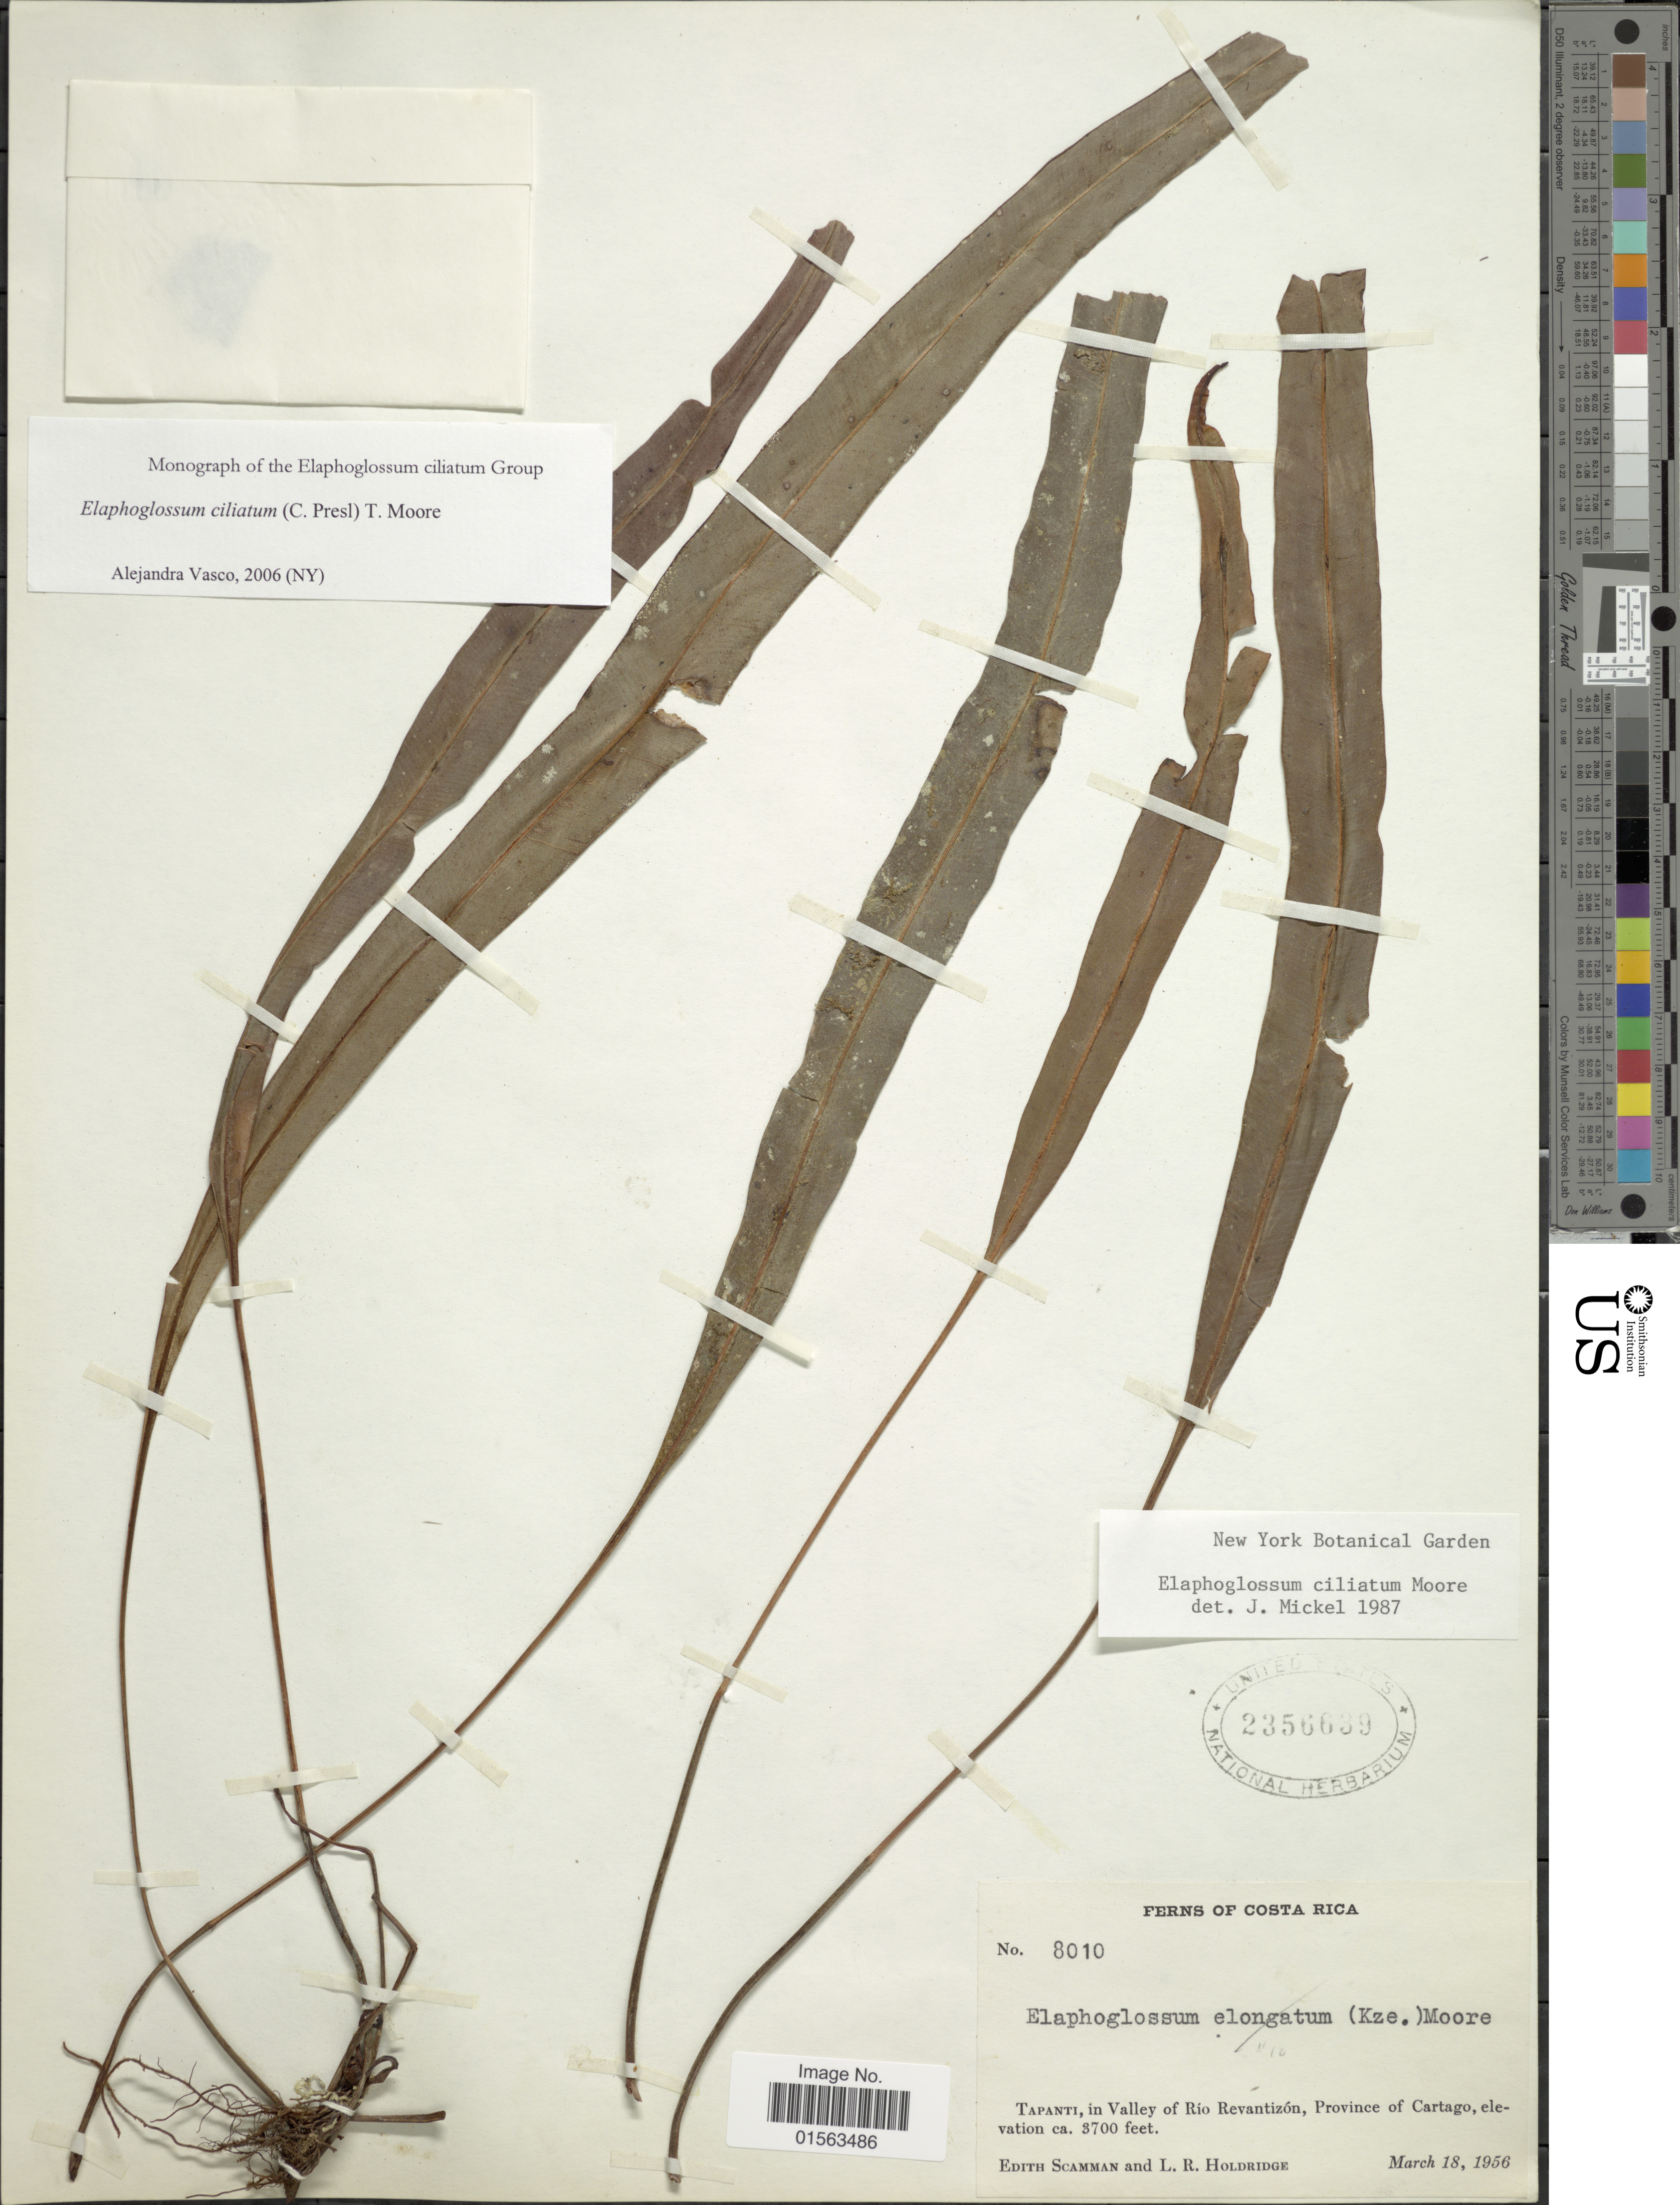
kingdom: Plantae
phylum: Tracheophyta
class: Polypodiopsida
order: Polypodiales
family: Dryopteridaceae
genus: Elaphoglossum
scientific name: Elaphoglossum ciliatum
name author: (C. Presl) T. Moore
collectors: E. Scamman & L. Holdridge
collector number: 8010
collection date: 1956-03-18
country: Costa Rica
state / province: Cartago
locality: Tapanti, in valley of Rio Reventazon, Province of Cartago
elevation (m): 1128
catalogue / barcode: US 2356639